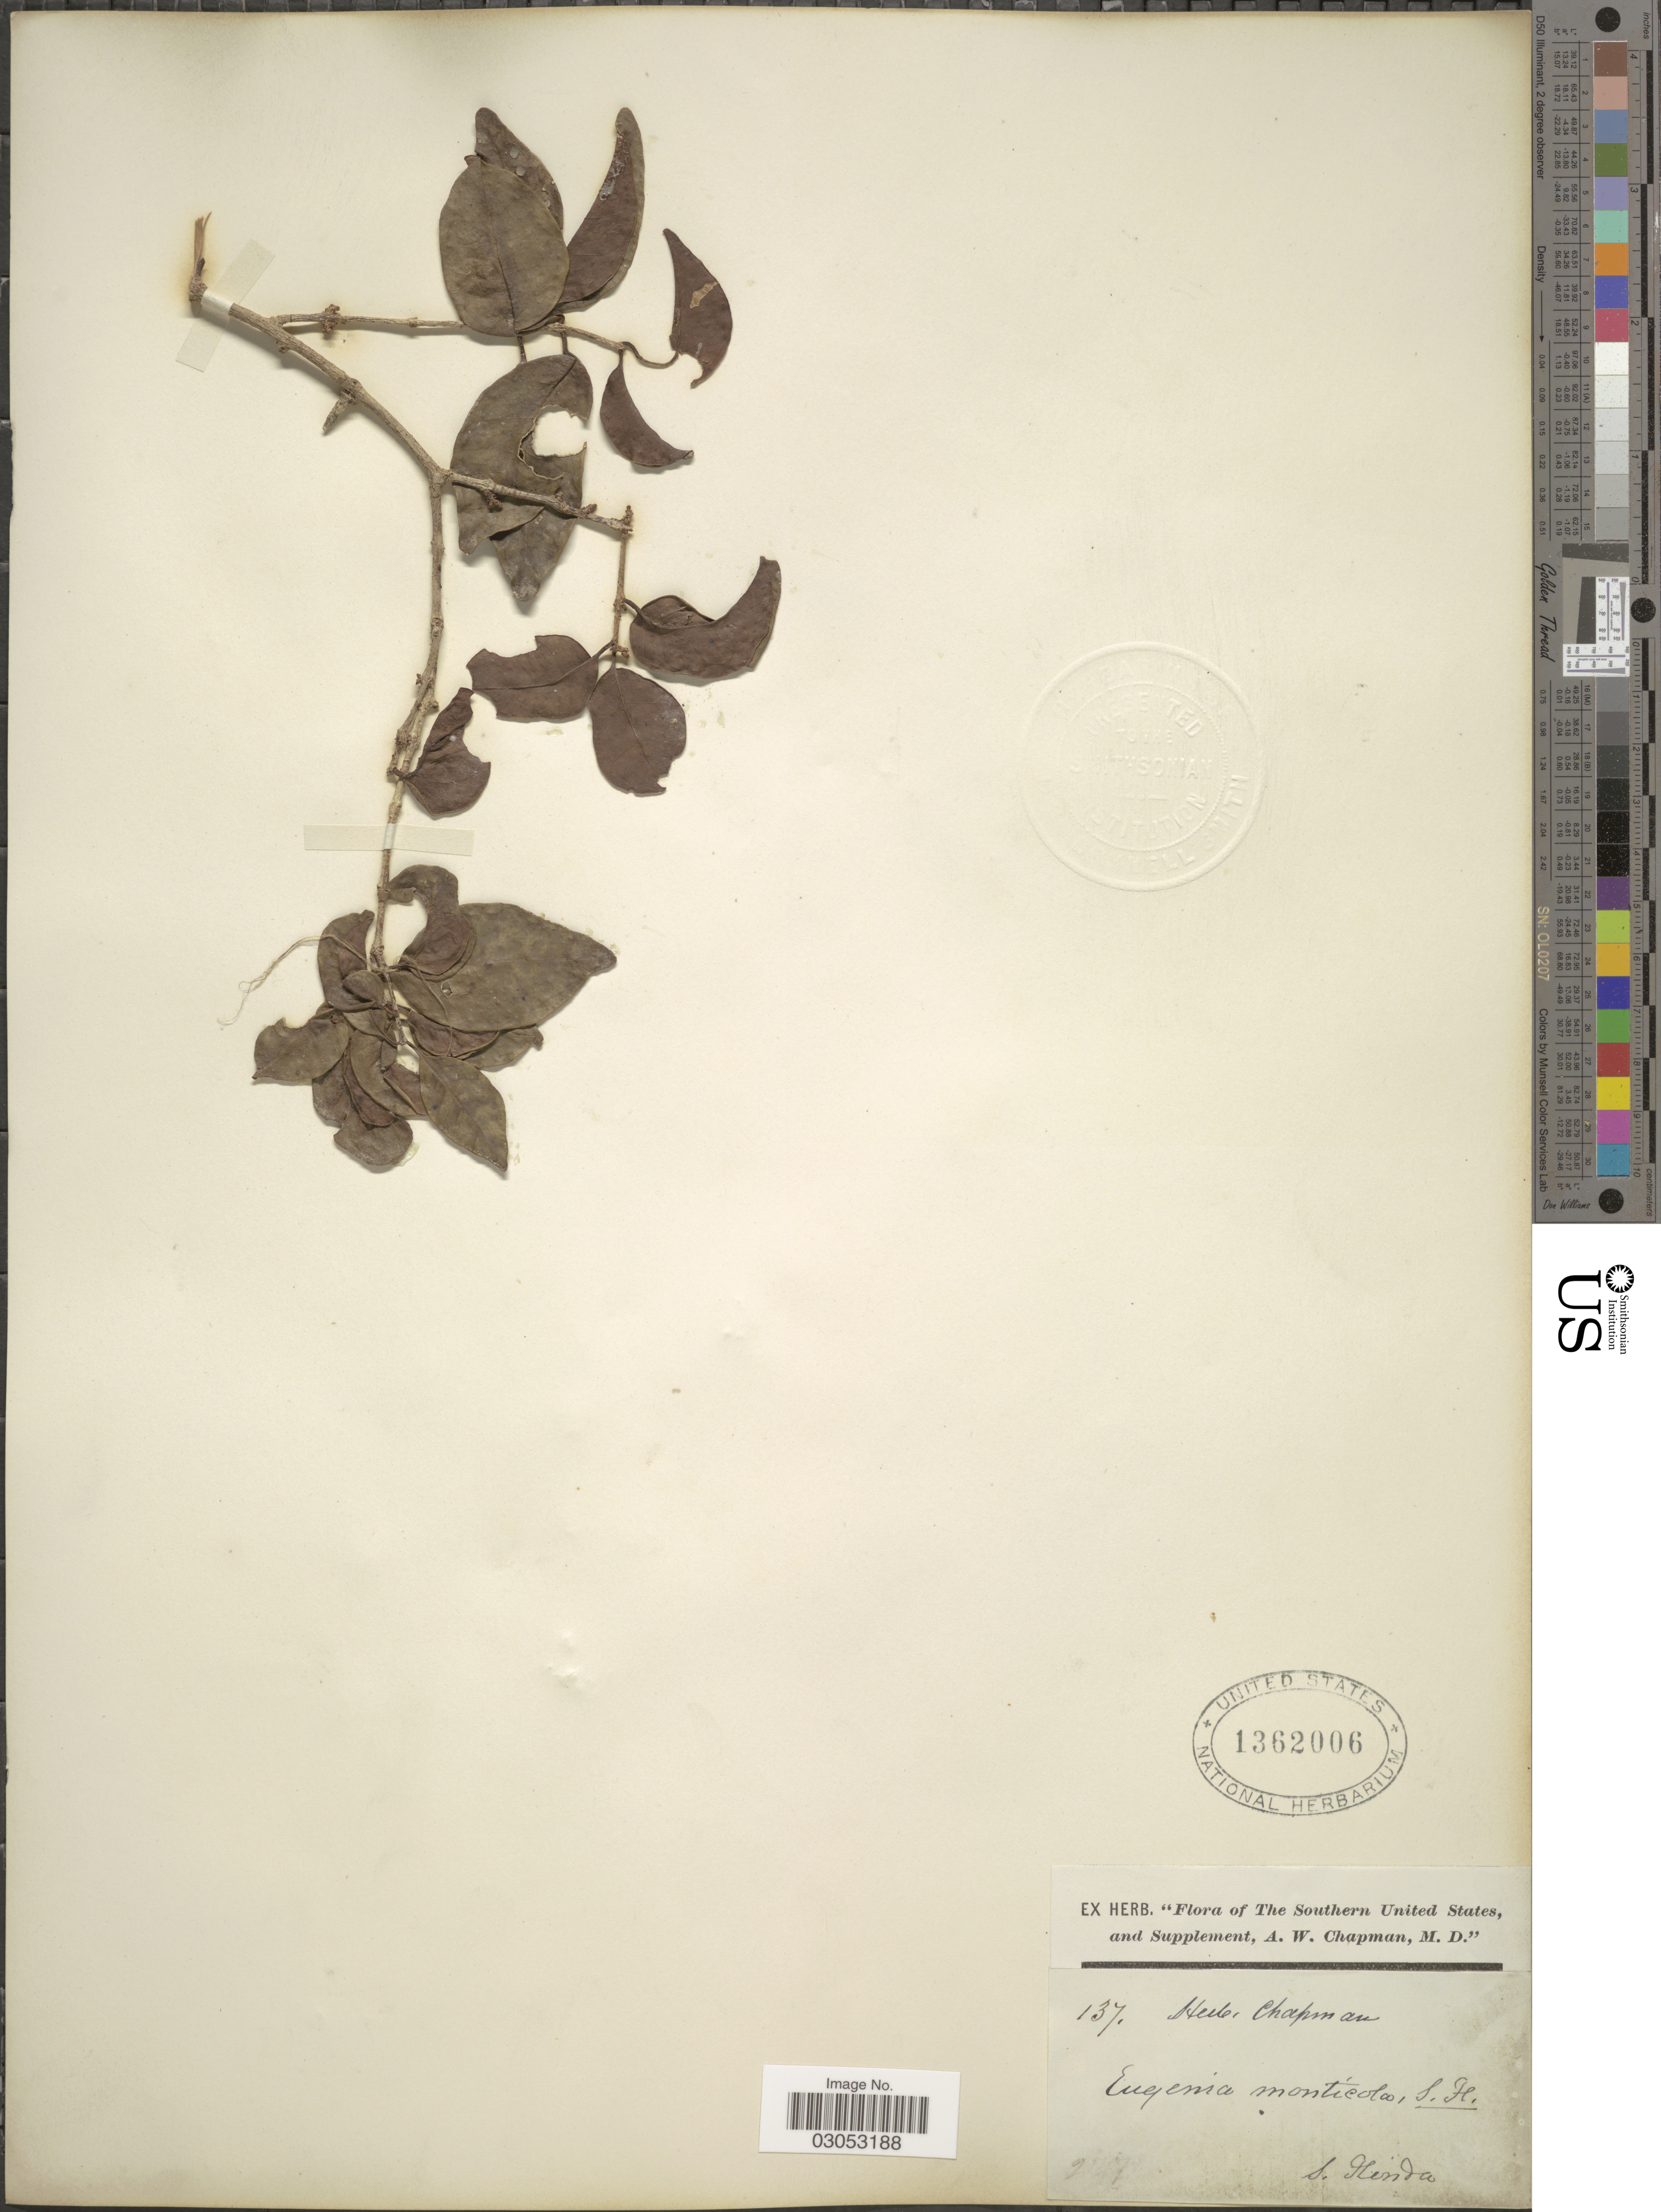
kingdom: Plantae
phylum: Tracheophyta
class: Magnoliopsida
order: Myrtales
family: Myrtaceae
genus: Eugenia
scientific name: Eugenia axillaris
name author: (Sw.) Willd.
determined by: Strong, Mark T., (BOT), Smithsonian Institution - National Museum of Natural History (UNITED STATES)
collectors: ex herb. A.W. Chapman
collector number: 137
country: United States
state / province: Florida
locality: The Southern United States, and Supplement S. Florida.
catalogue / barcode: US 1362006